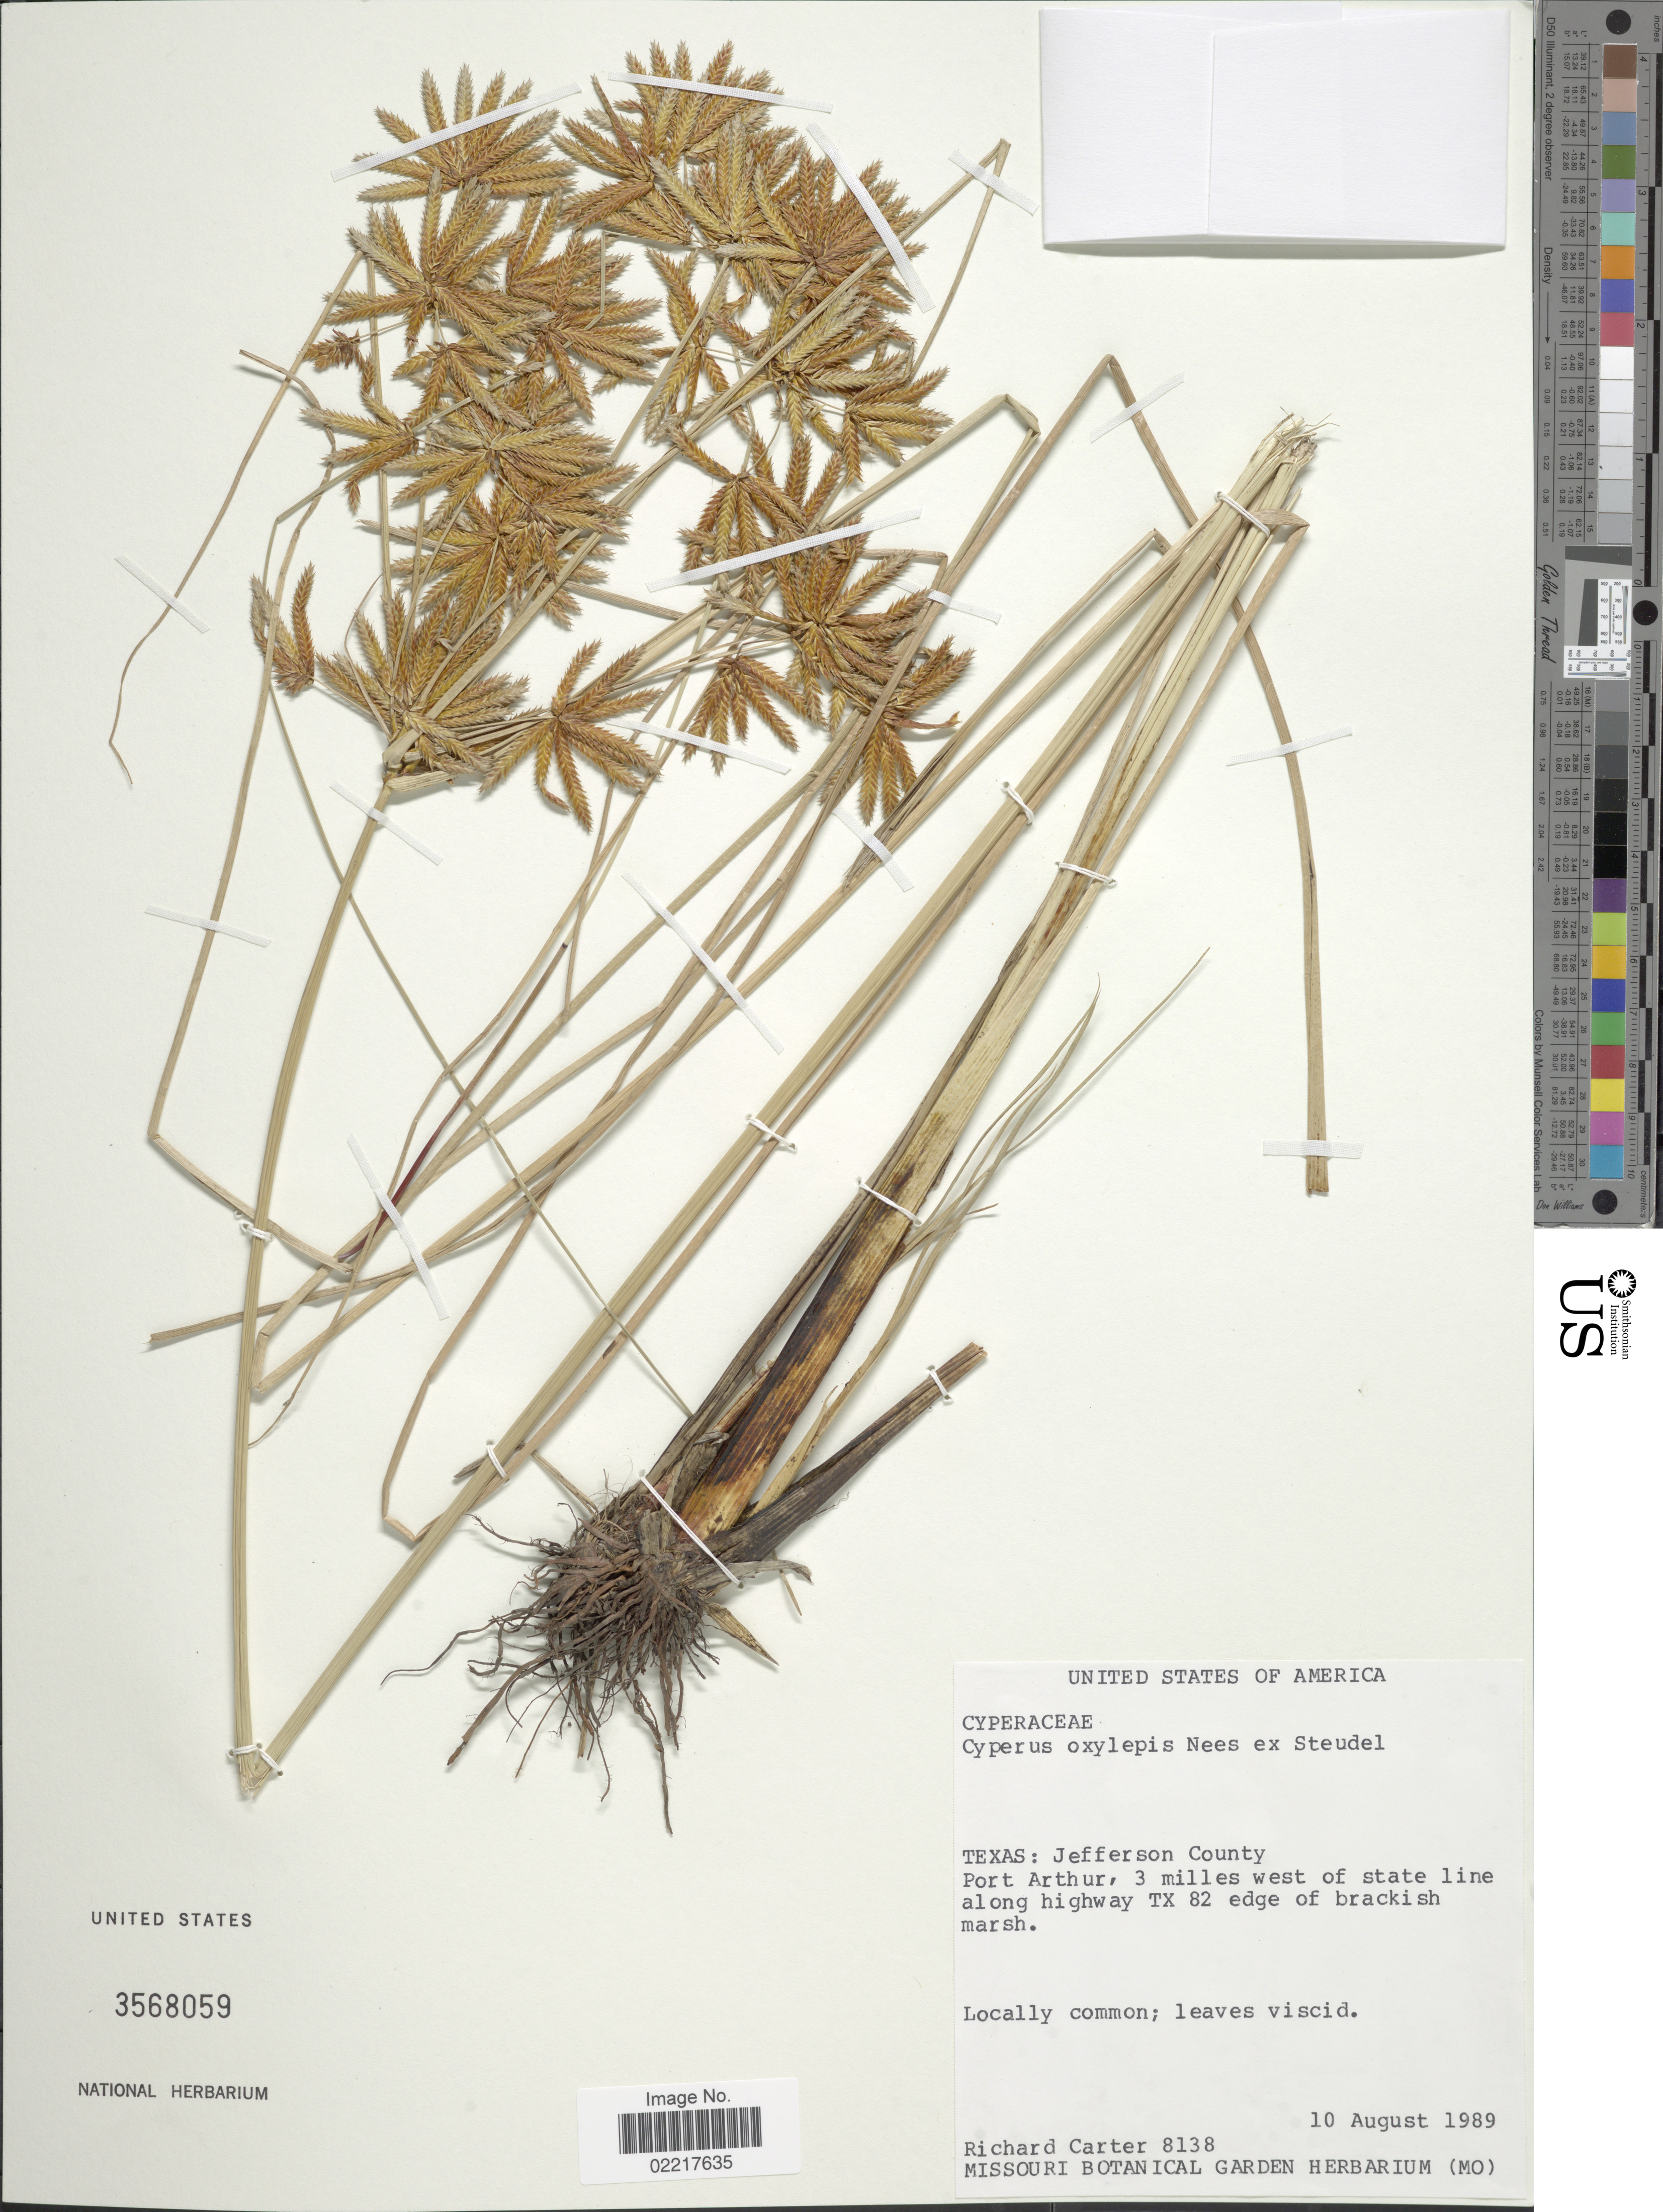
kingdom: Plantae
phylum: Tracheophyta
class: Liliopsida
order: Poales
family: Cyperaceae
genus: Cyperus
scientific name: Cyperus oxylepis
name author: Nees ex Steud.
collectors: R. Carter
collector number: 8138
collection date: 1989-08-10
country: United States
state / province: Texas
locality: Jefferson County, Port Arthur, 3 miles west of state line along highway TX 82 edge of brackish marsh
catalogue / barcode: US 3568059